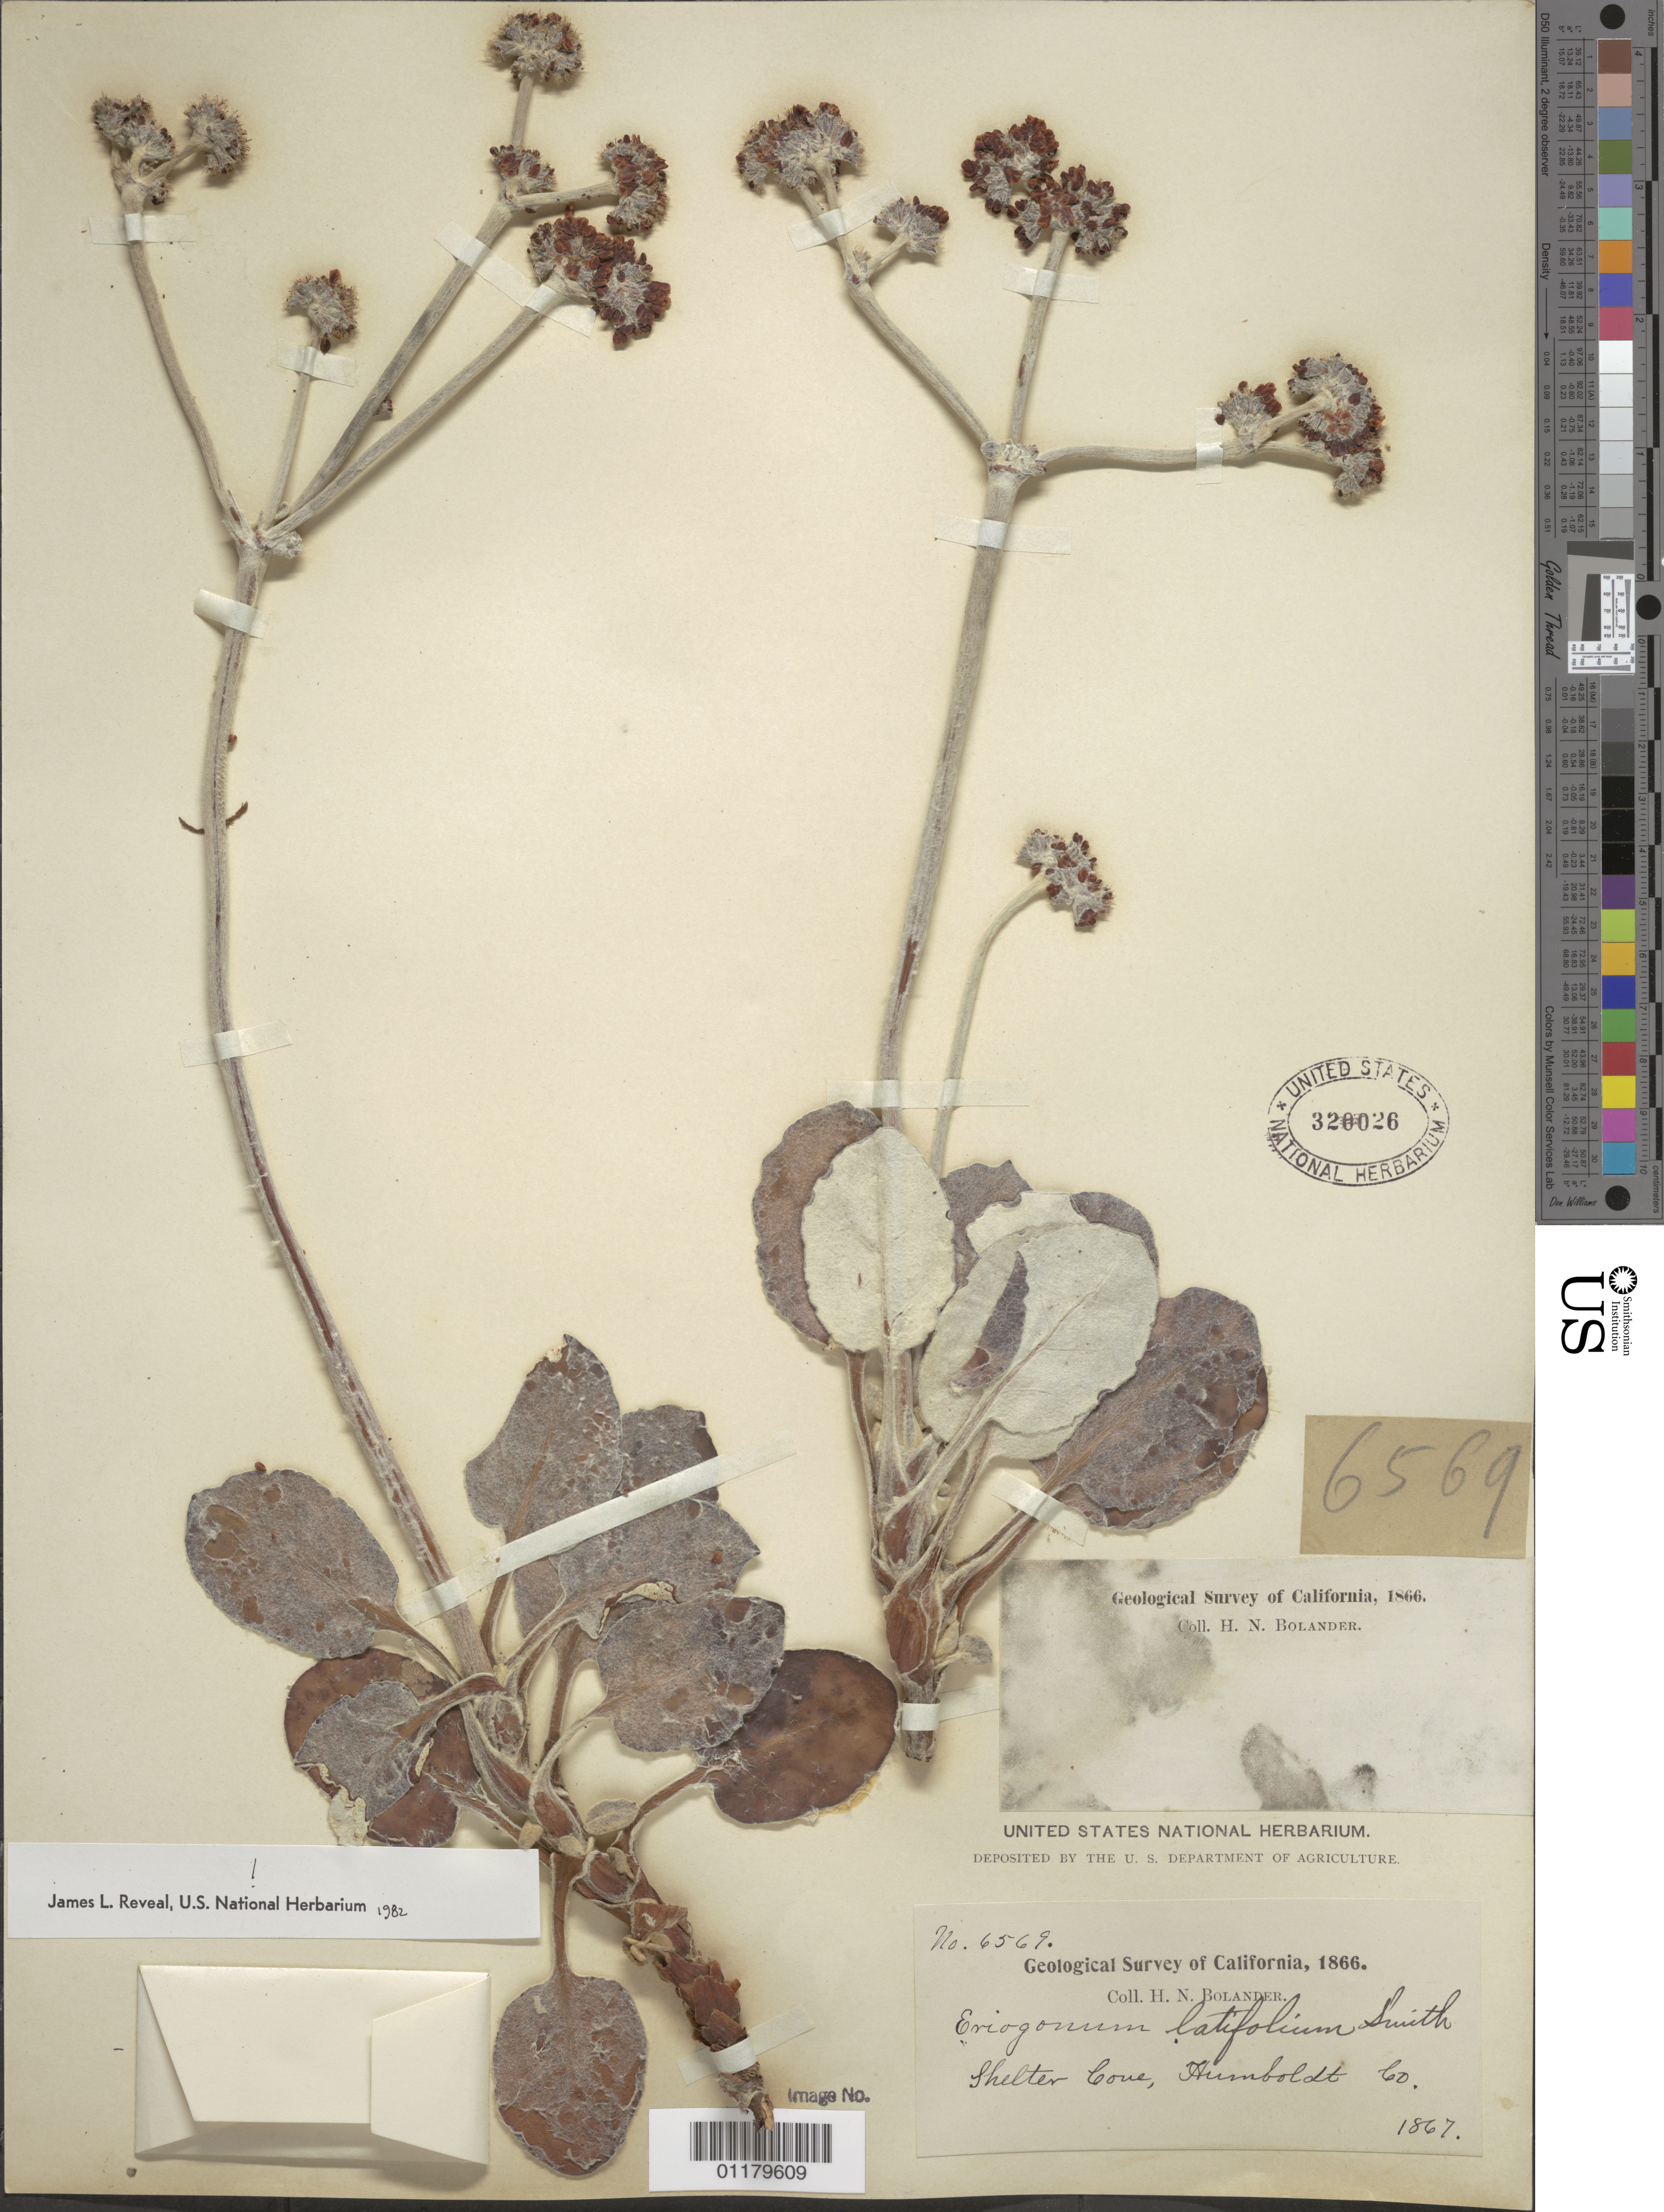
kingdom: Plantae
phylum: Tracheophyta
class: Magnoliopsida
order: Caryophyllales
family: Polygonaceae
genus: Eriogonum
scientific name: Eriogonum latifolium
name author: Sm.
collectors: H. Bolander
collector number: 6569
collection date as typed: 1867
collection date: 1867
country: United States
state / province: California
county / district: Humboldt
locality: Shelter Cove.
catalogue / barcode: US 320026